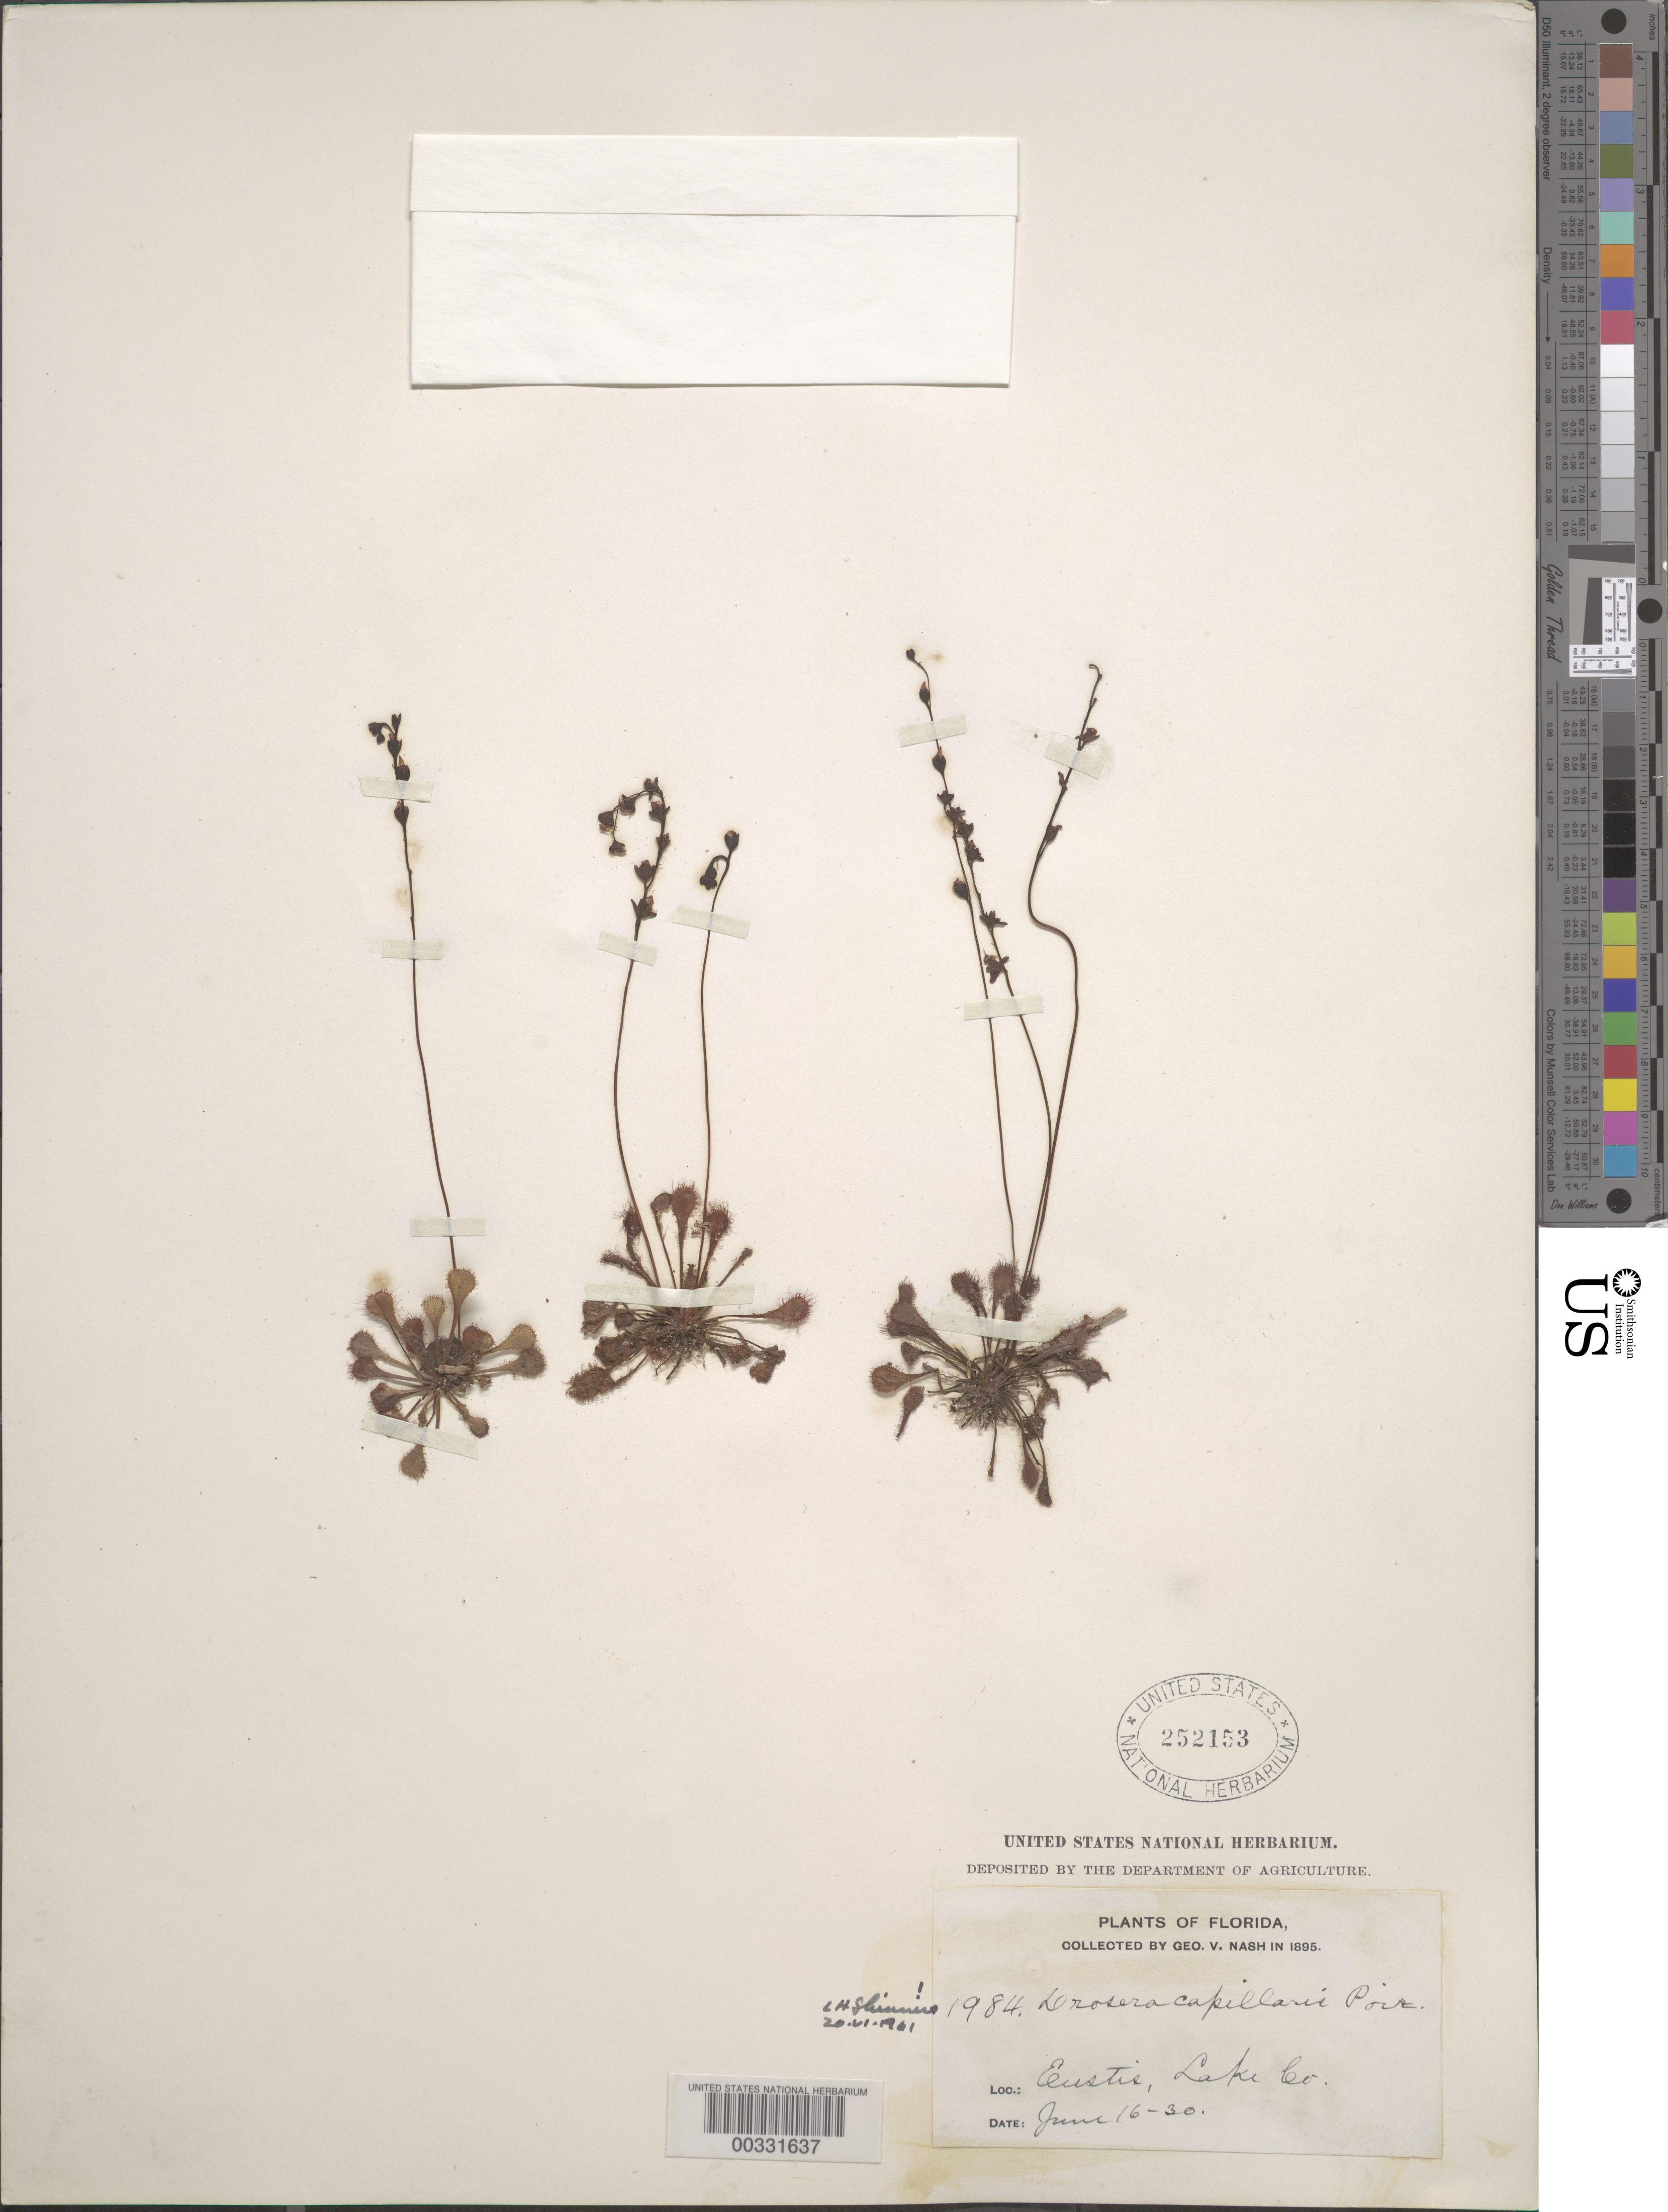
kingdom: Plantae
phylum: Tracheophyta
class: Magnoliopsida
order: Caryophyllales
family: Droseraceae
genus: Drosera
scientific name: Drosera capillaris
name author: Poir.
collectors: G. V. Nash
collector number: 1984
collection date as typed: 16 Jun ---- to 30 Jun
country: United States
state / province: Florida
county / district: Lake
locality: Eustis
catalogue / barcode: US 252153